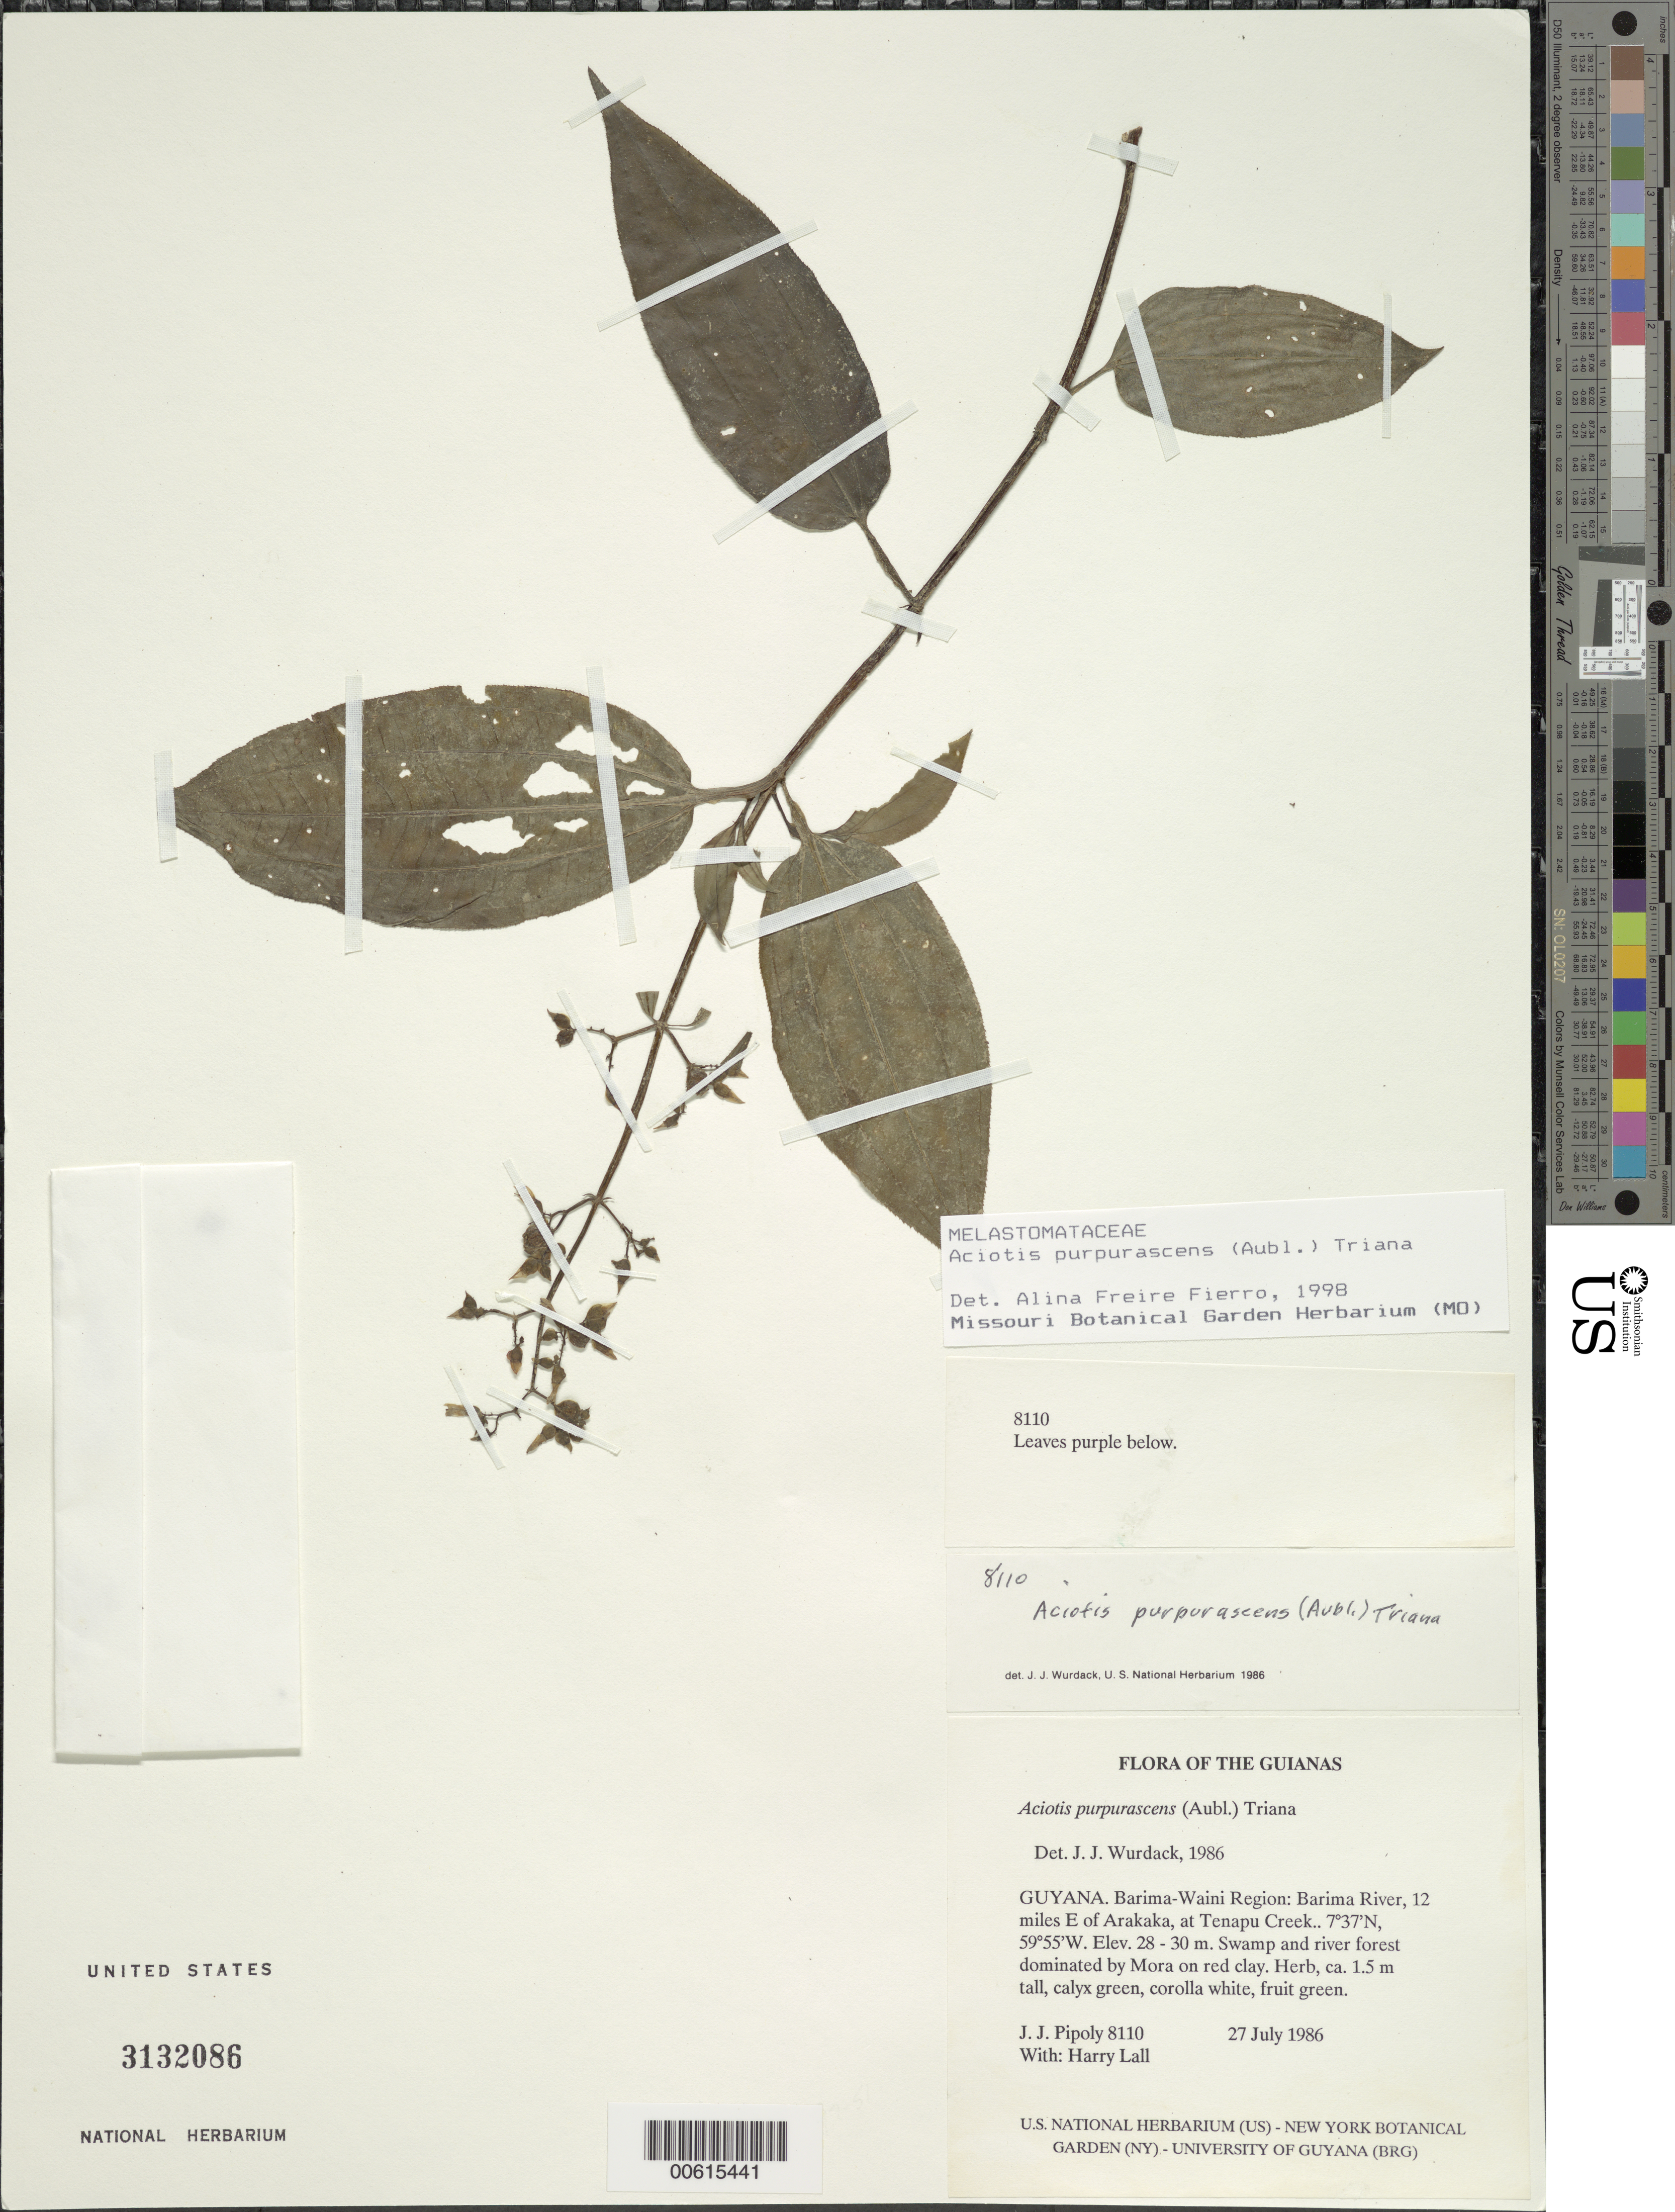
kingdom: Plantae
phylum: Tracheophyta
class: Magnoliopsida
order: Myrtales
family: Melastomataceae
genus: Aciotis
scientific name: Aciotis purpurascens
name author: (Aubl.) Triana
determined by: Freire-Fierro, A.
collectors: J. J. Pipoly & H. Lall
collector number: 8110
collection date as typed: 27 July 1986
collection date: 1986-07-27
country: Guyana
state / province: Barima-Waini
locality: Barima River 12 mi E of Arakaka, Tenapu Creek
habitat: Swamp and river forest dominated by Mora on red clay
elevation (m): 28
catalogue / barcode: US 3132086